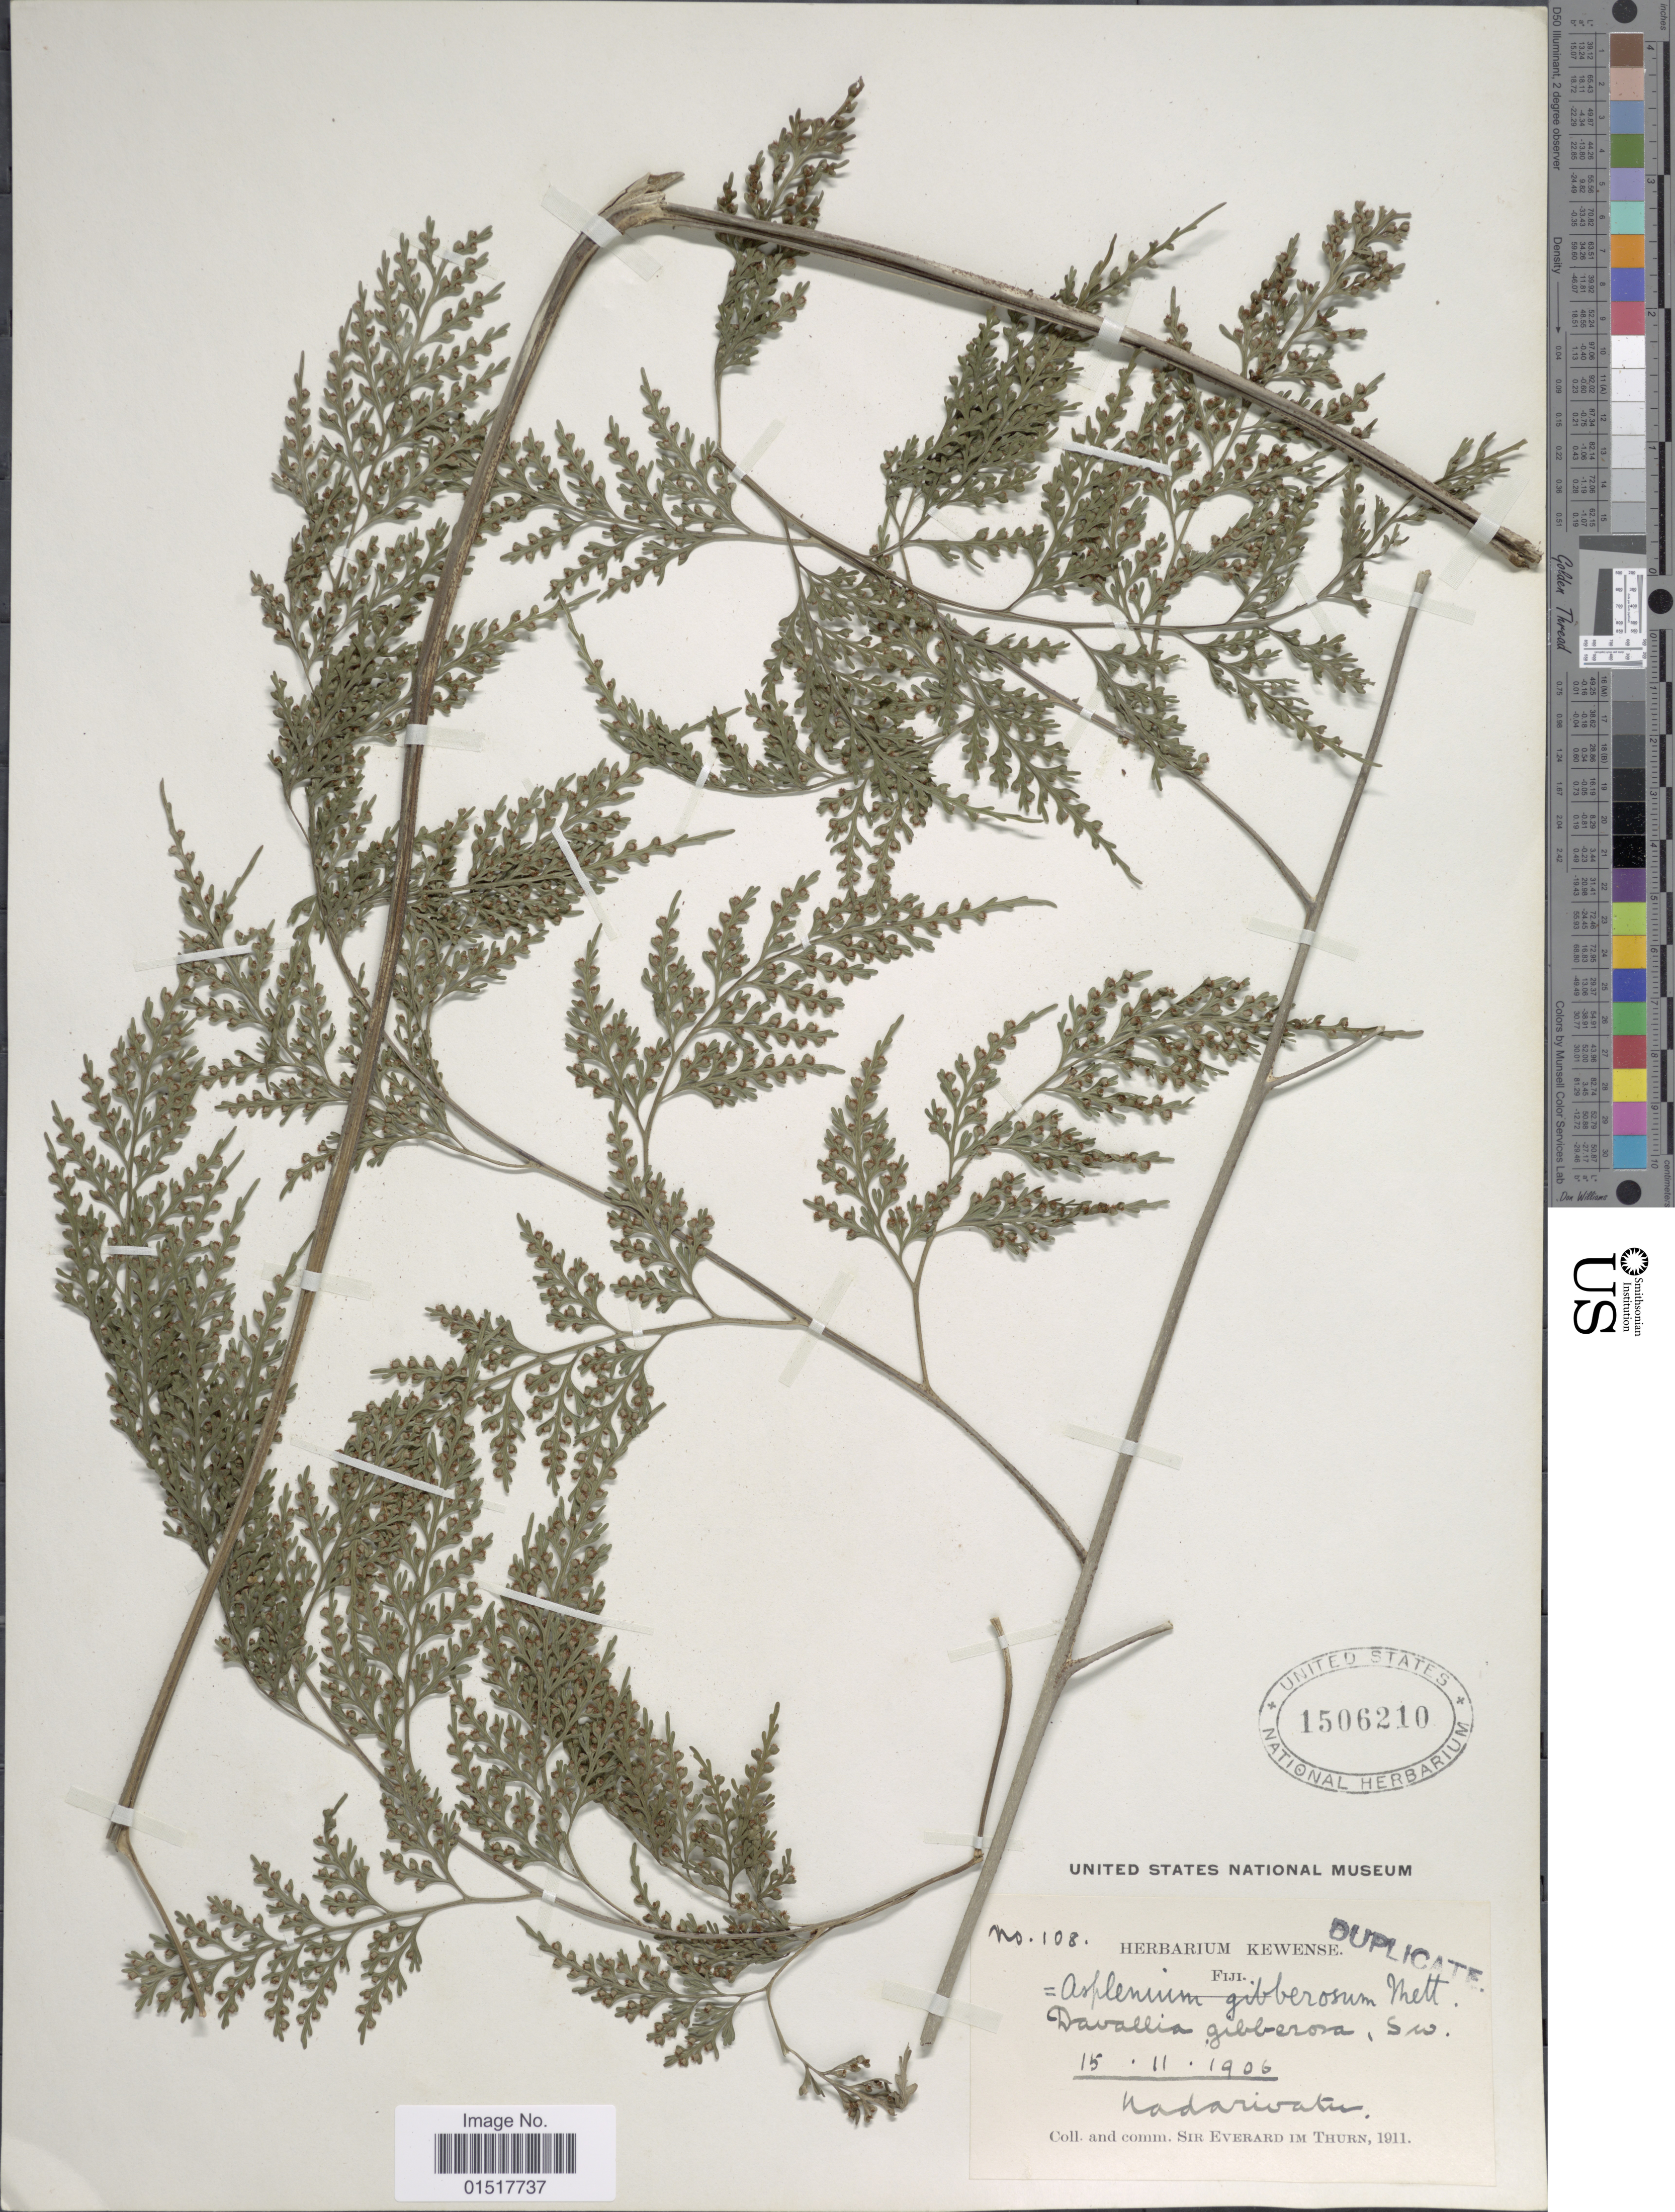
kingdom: Plantae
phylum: Tracheophyta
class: Polypodiopsida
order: Polypodiales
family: Aspleniaceae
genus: Asplenium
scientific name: Asplenium gibberosum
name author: (G. Forst.) Mett.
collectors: E. F. im Thurn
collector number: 108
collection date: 1906-11-15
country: Fiji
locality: Naudarivatu.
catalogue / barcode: US 1506210